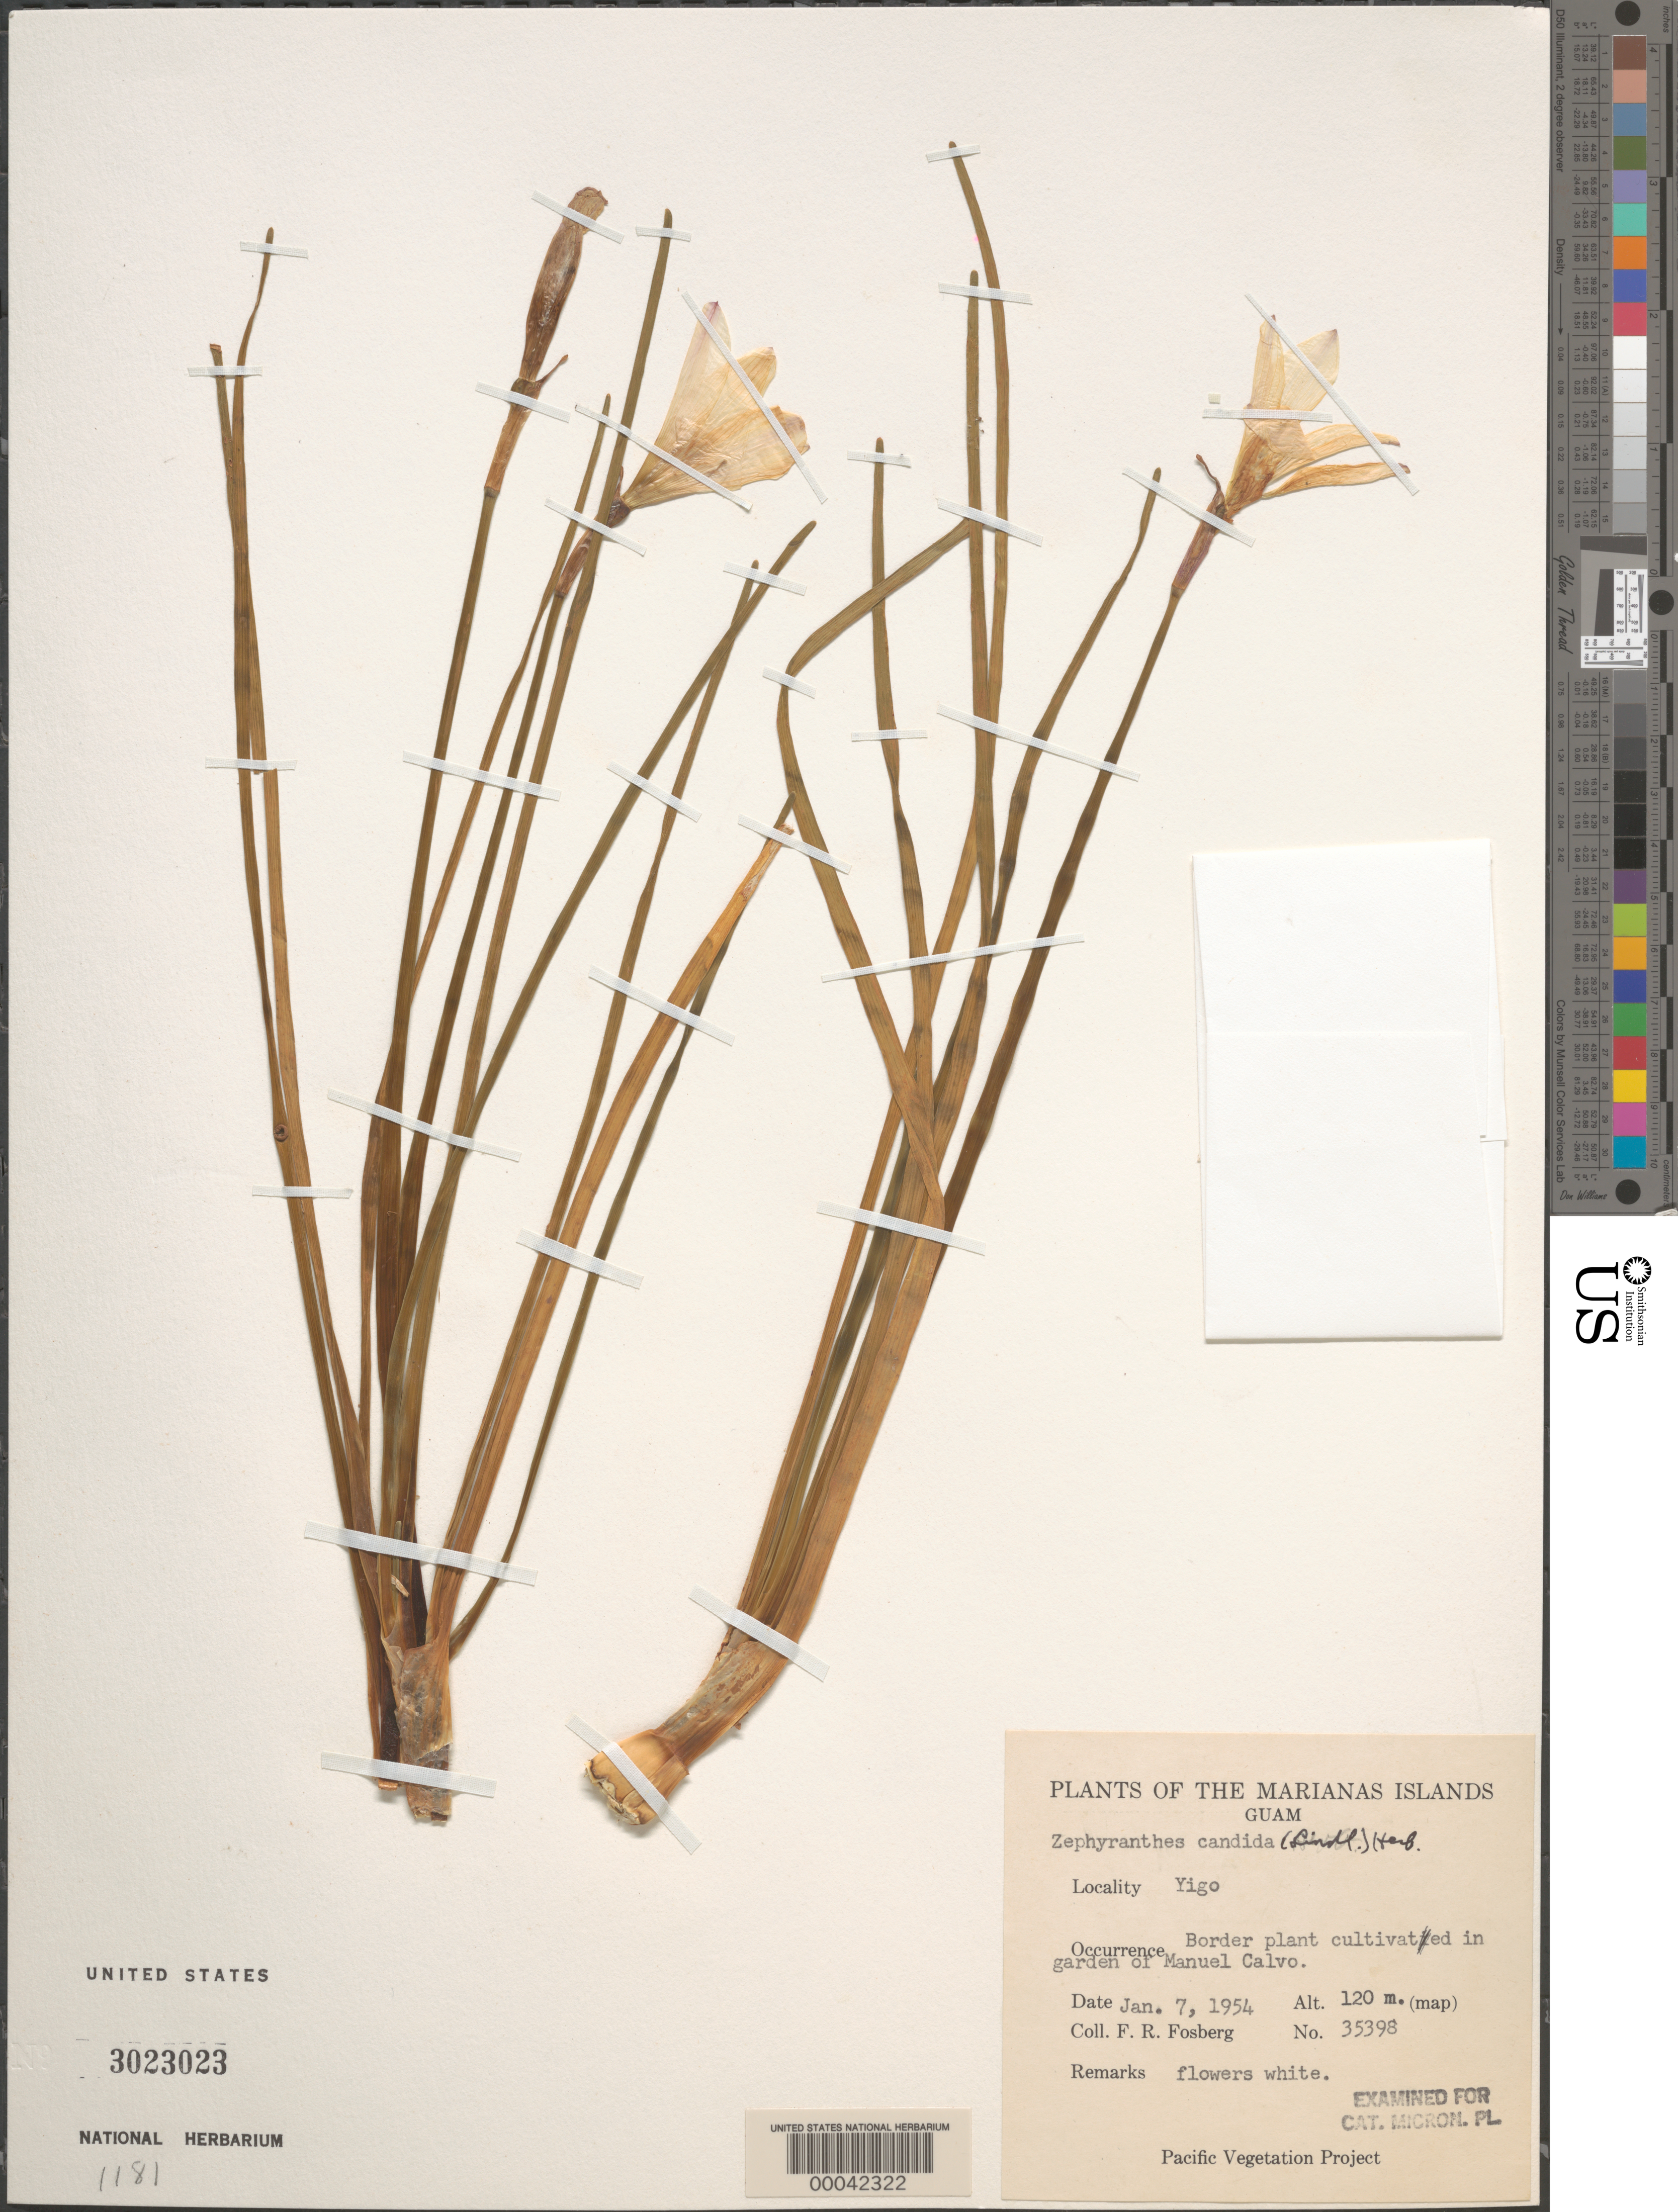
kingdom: Plantae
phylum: Tracheophyta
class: Liliopsida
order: Asparagales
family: Amaryllidaceae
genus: Zephyranthes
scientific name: Zephyranthes candida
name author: (Lindl.) Herb.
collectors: F. R. Fosberg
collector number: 35398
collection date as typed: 07 Jan 1954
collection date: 1954-01-07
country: Guam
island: Guam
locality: Yigo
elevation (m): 120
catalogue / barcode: US 3023023